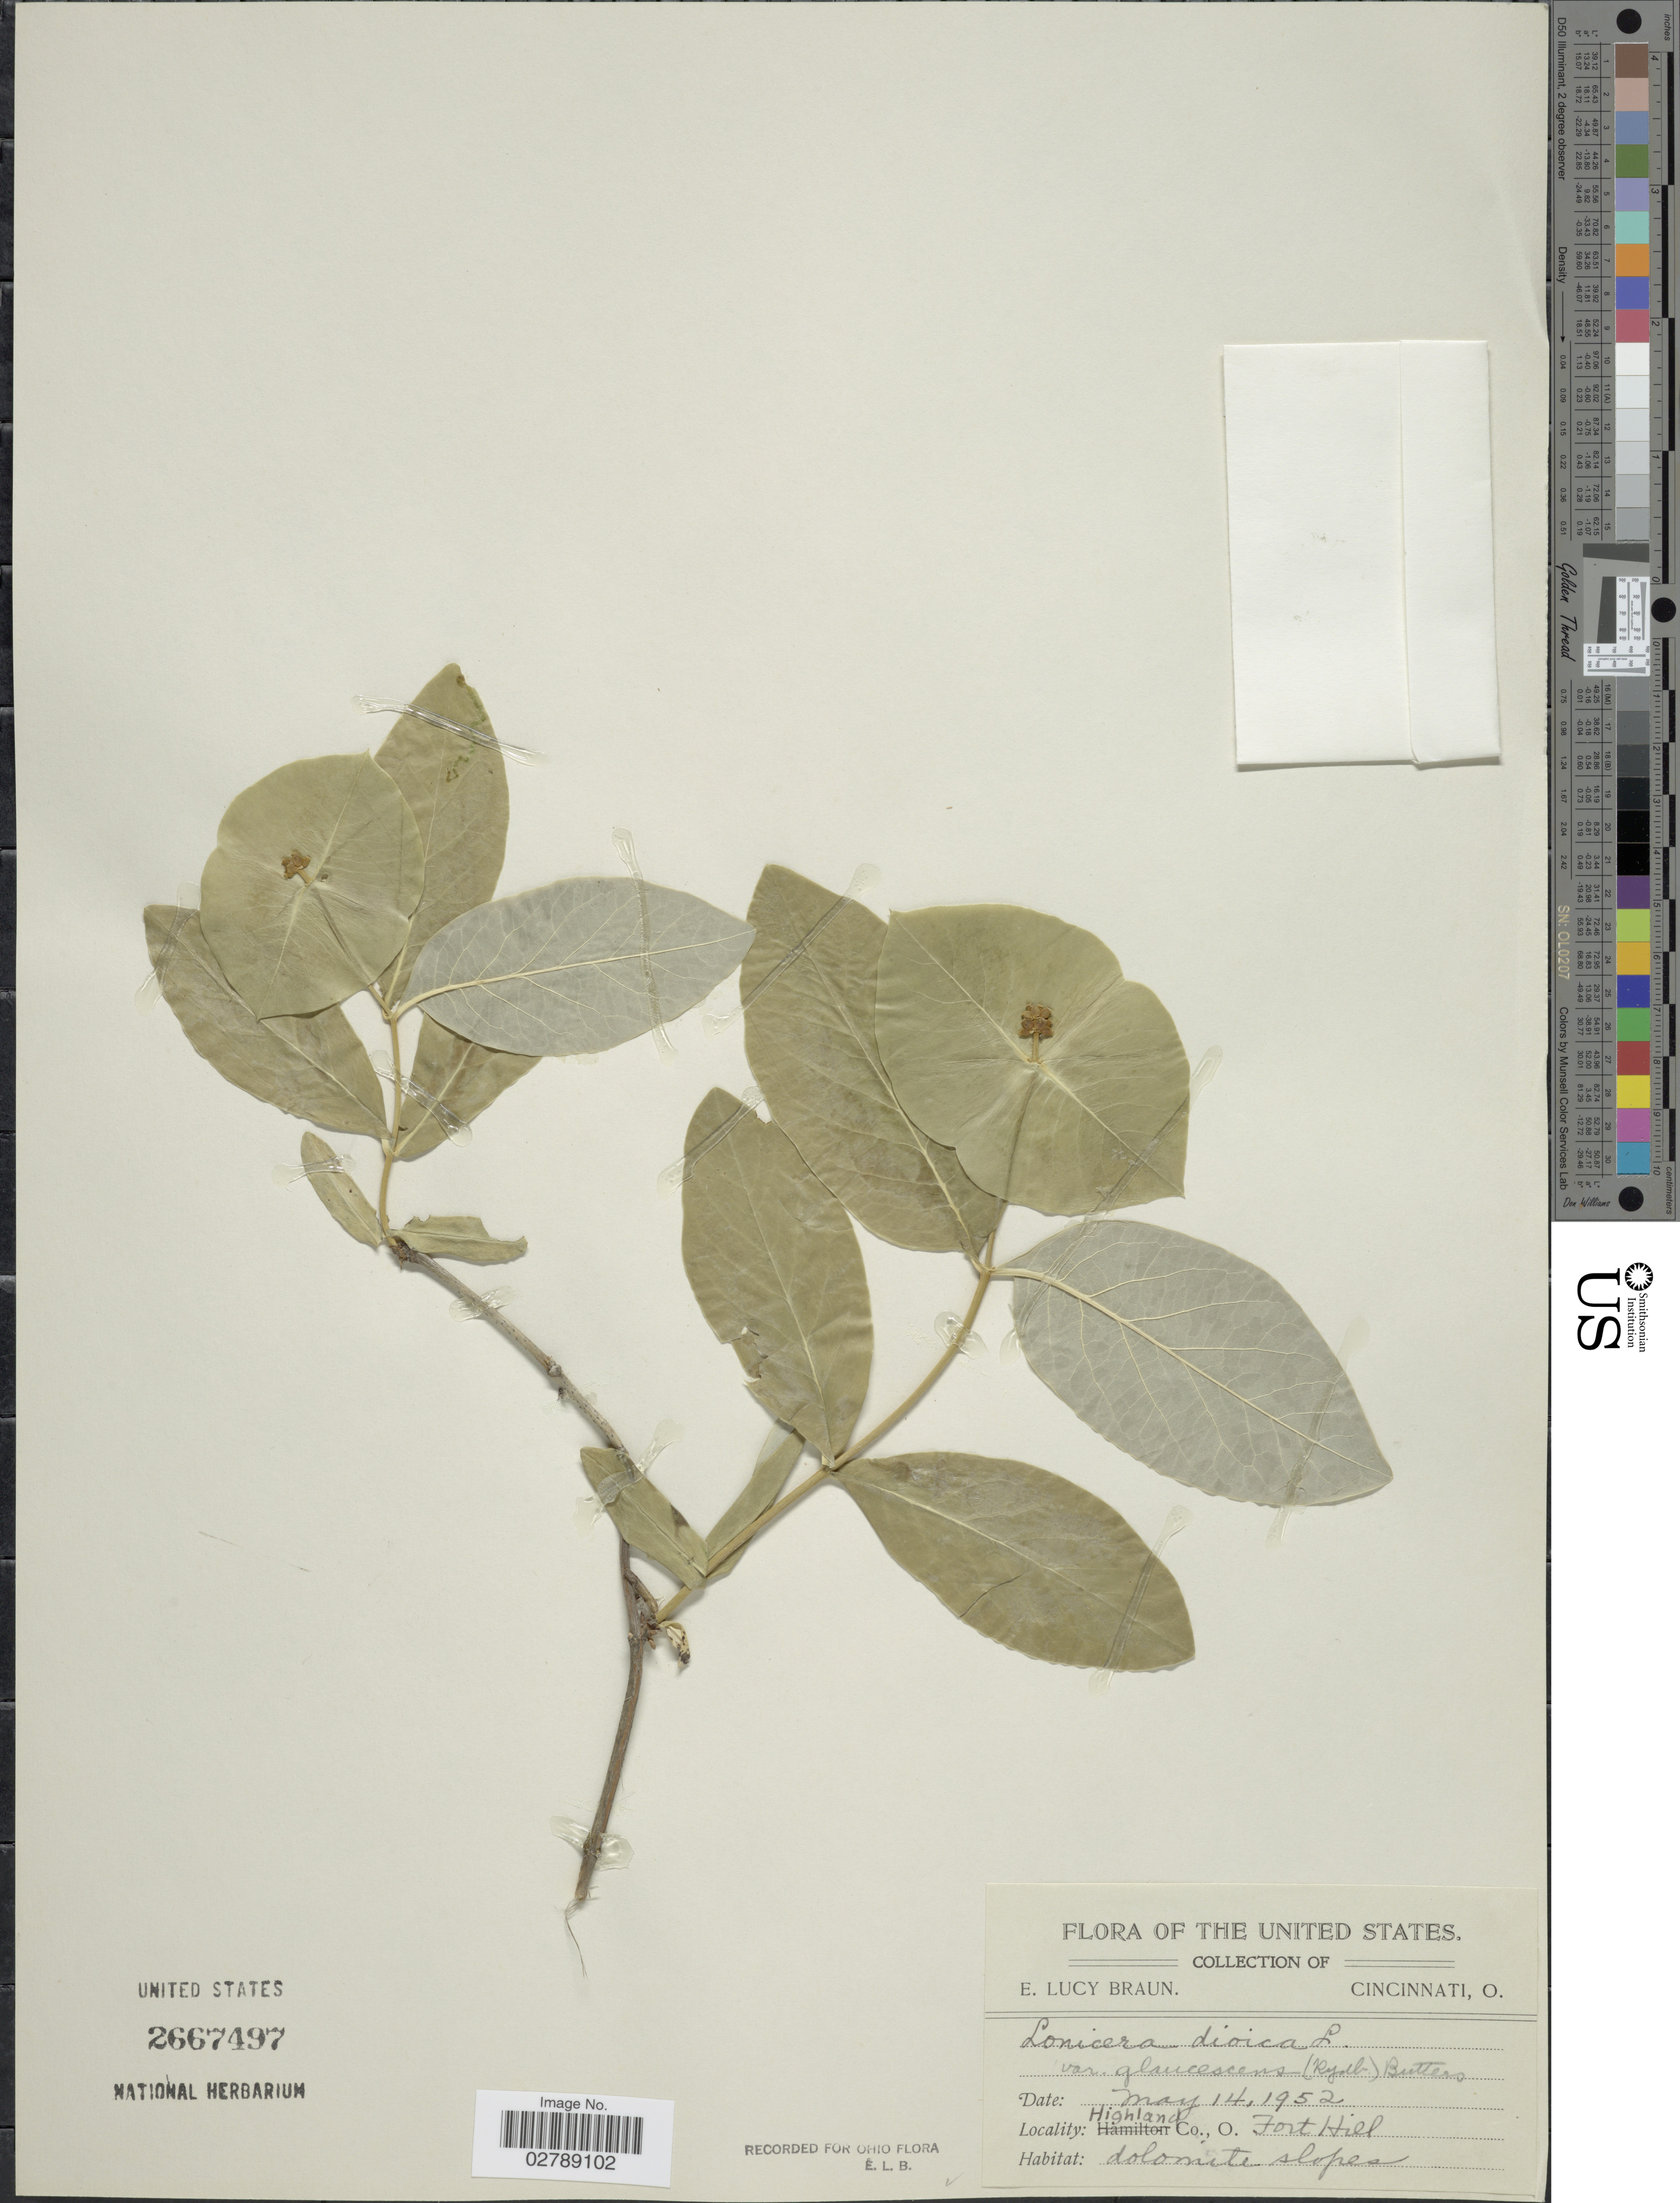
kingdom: Plantae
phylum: Tracheophyta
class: Magnoliopsida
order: Dipsacales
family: Caprifoliaceae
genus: Lonicera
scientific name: Lonicera dioica var. glaucescens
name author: (Rydb.) Butters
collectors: E. L. Braun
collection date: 1952-05-14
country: United States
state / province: Ohio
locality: Highland Co., O. Fort Hill.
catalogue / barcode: US 2667497